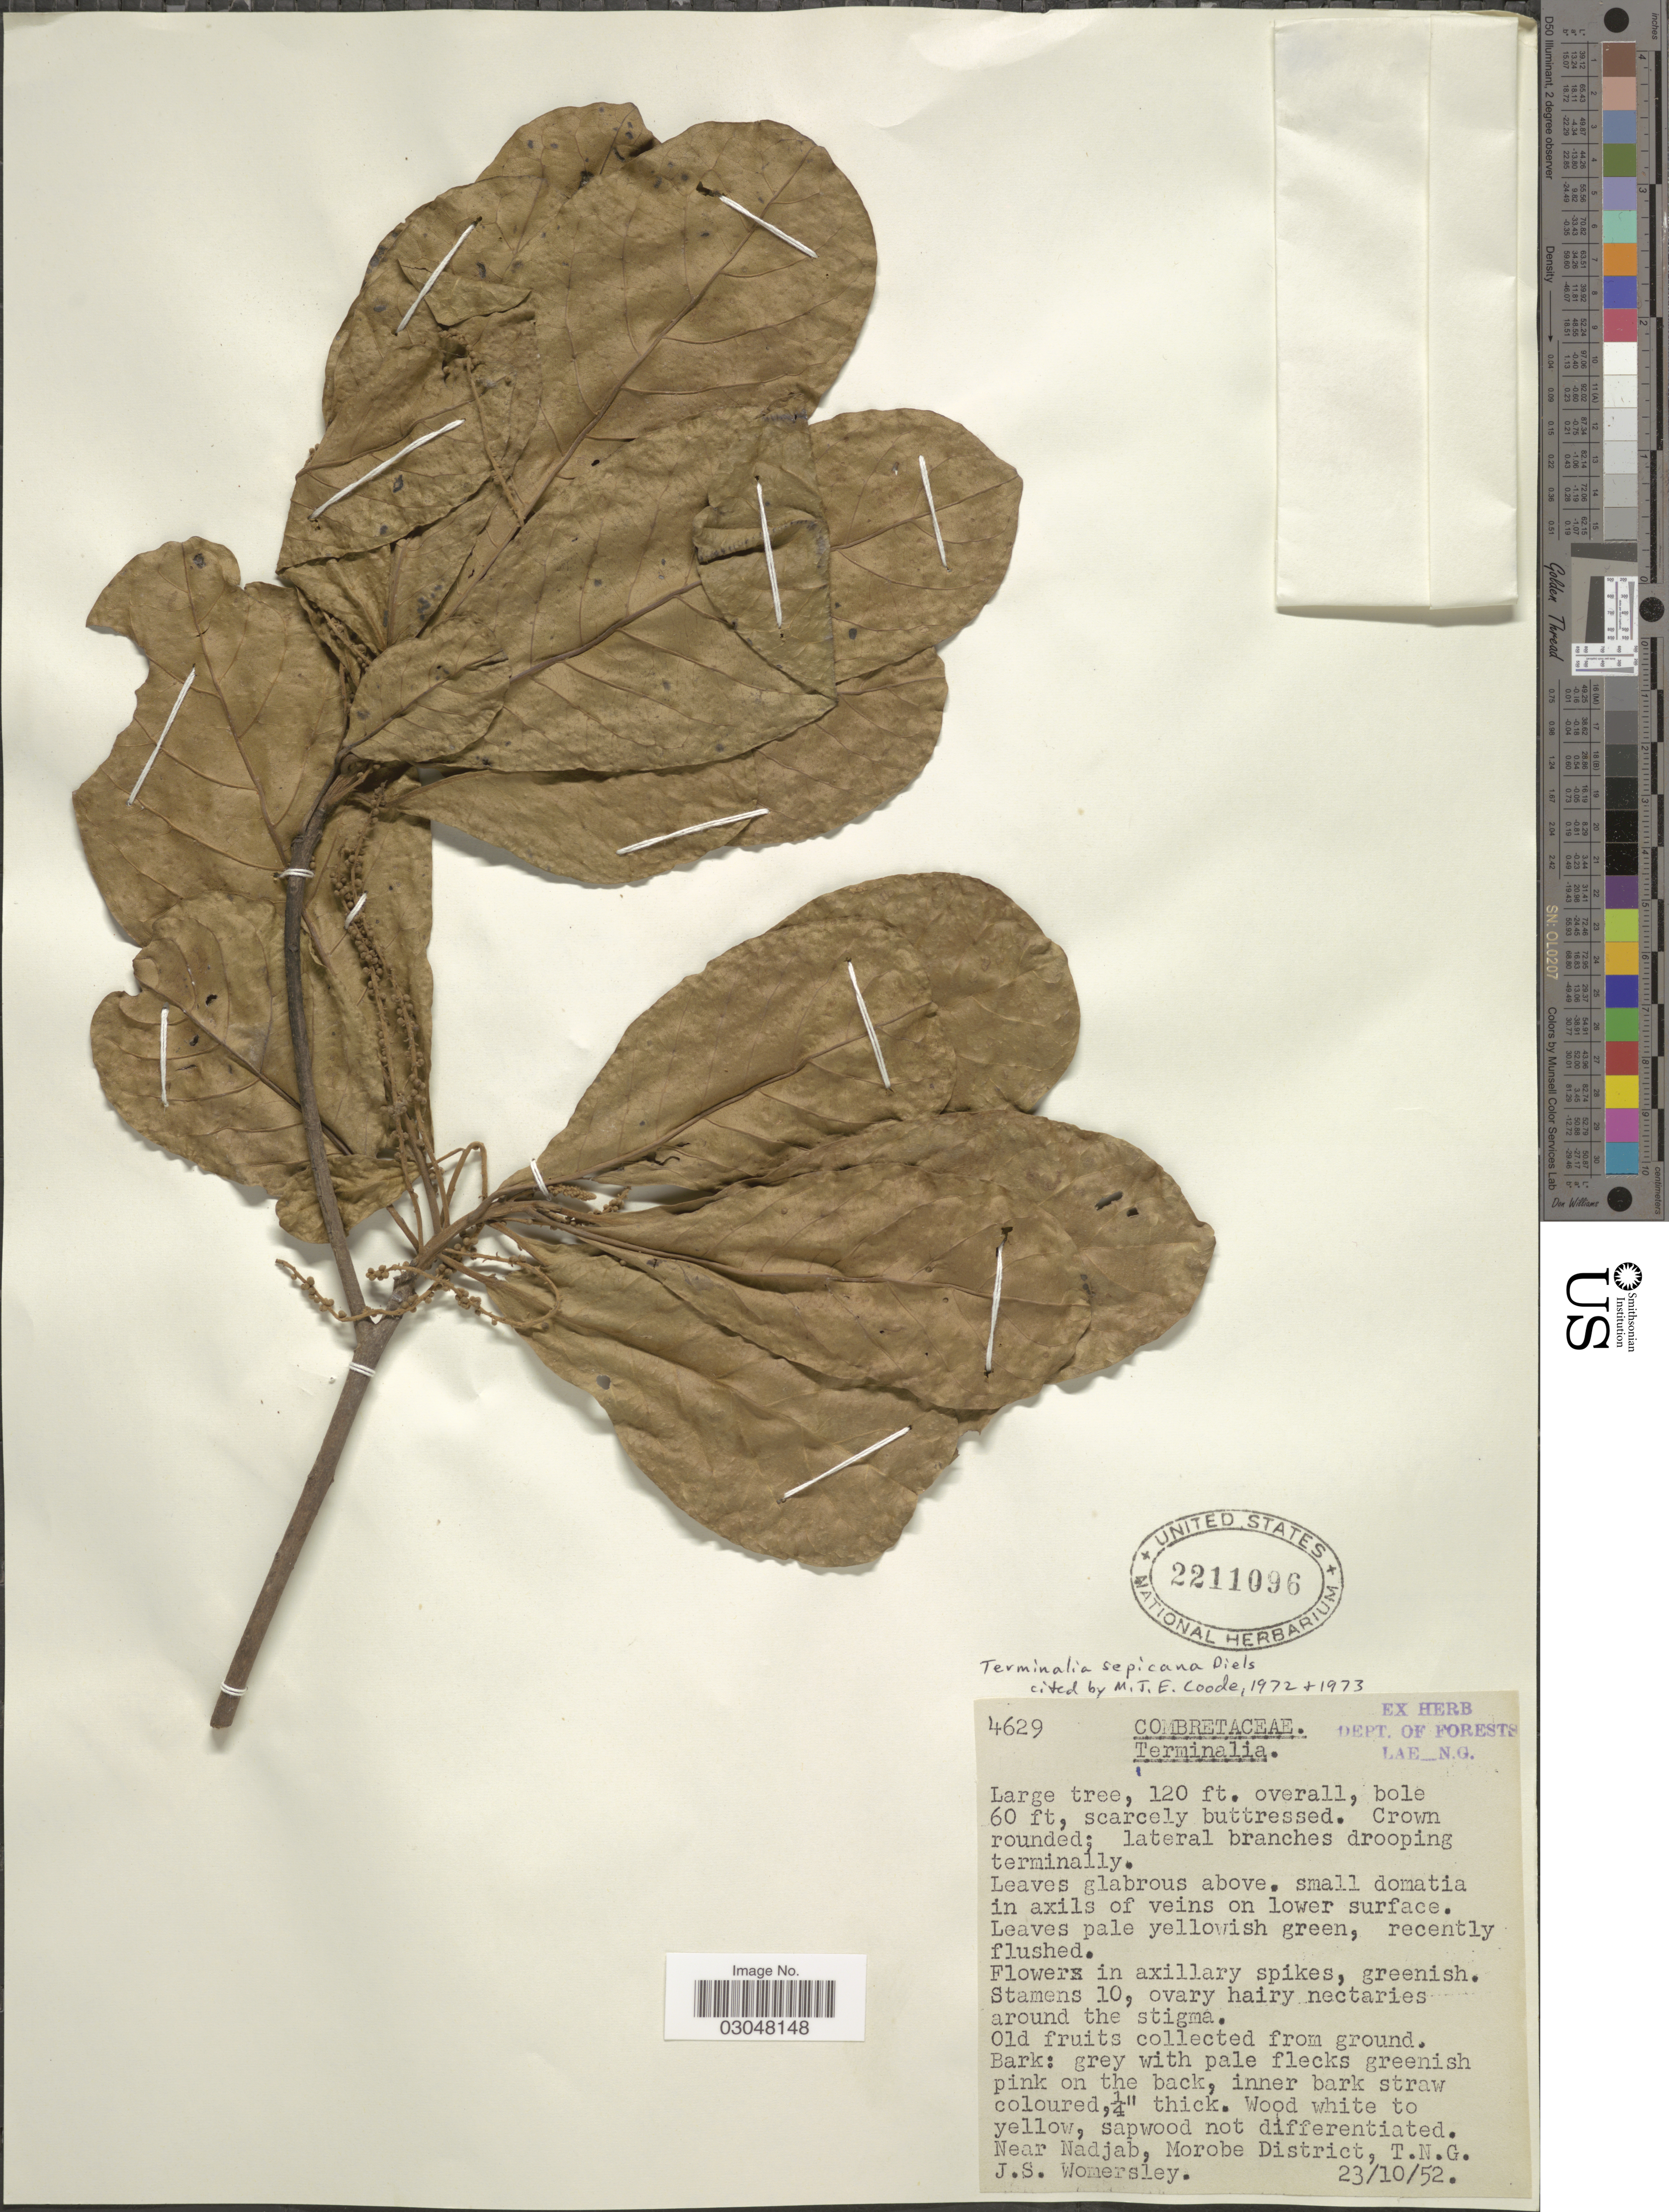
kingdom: Plantae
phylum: Tracheophyta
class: Magnoliopsida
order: Myrtales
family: Combretaceae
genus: Terminalia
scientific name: Terminalia sepicana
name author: Diels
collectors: J. S. Womersley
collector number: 4629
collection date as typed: Transcribed d/m/y: 23/10/52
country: Papua New Guinea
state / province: Morobe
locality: Near Nadjab, Morobe District, T.N.G.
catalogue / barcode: US 2211096